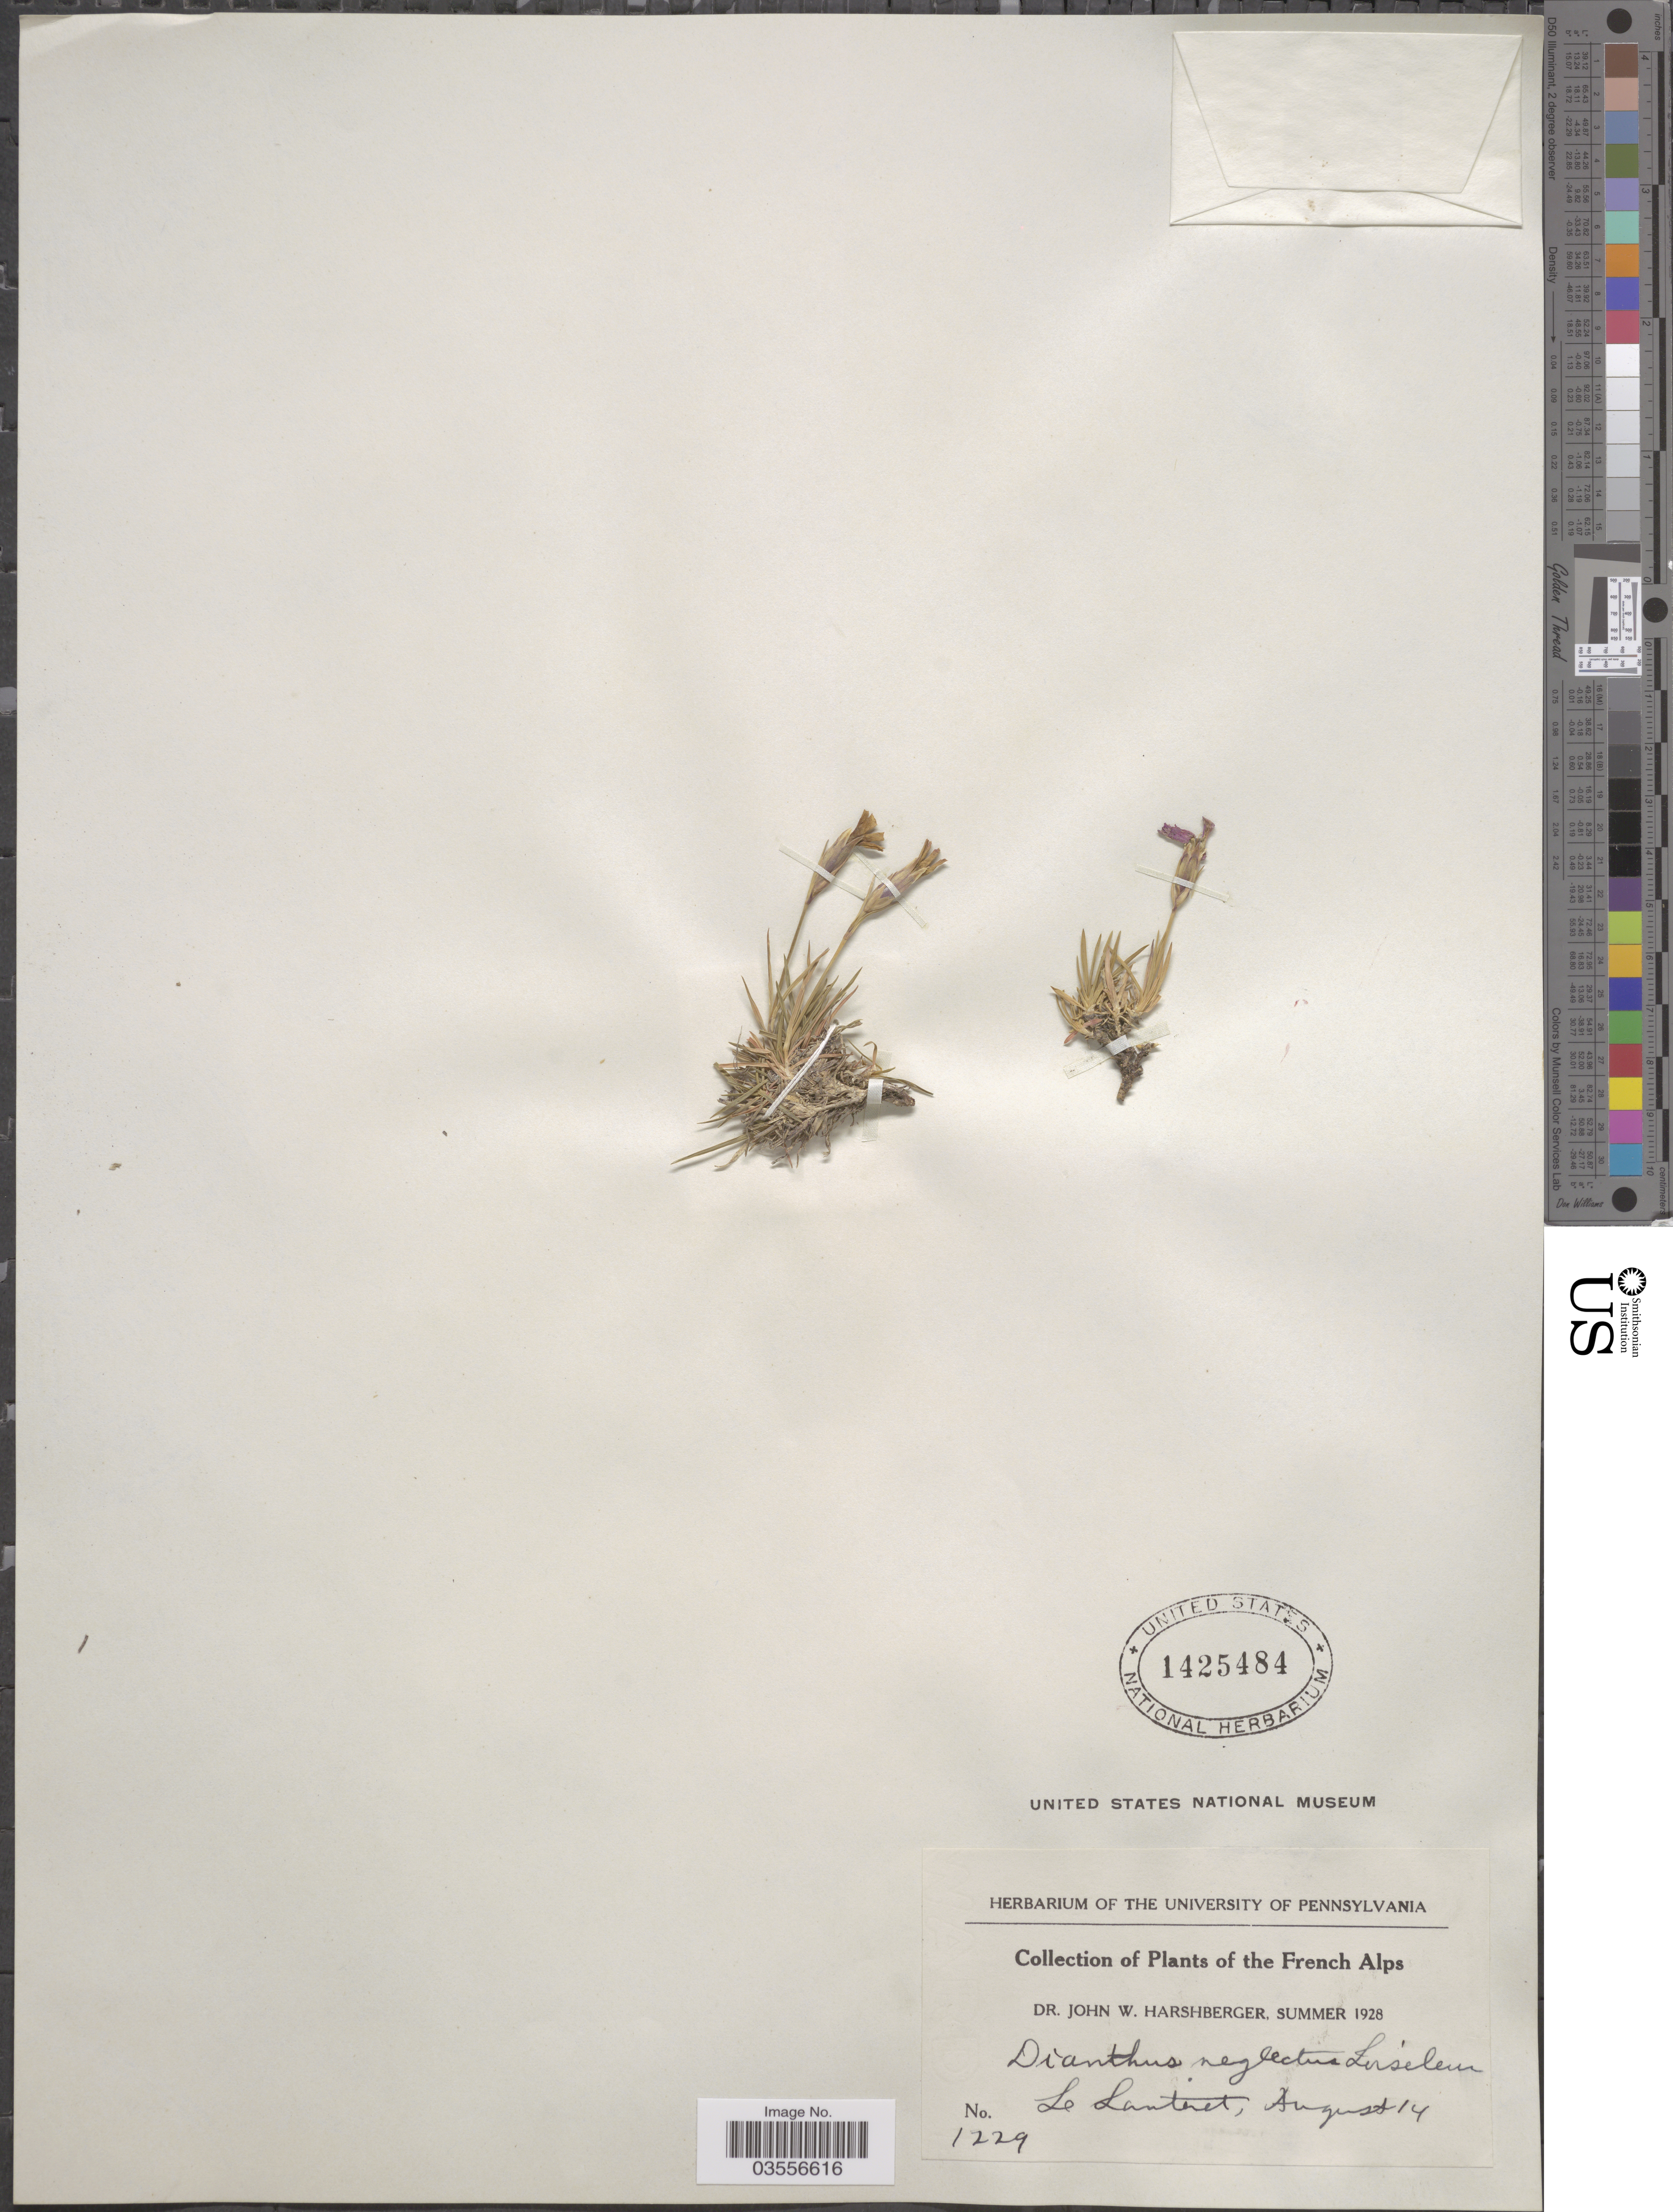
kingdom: Plantae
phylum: Tracheophyta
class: Magnoliopsida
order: Caryophyllales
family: Caryophyllaceae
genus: Dianthus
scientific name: Dianthus neglectus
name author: Loisel.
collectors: J. W. Harshberger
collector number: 1229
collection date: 1928-08-14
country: France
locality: The French Alps. Le Lautaret.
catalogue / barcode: US 1425484